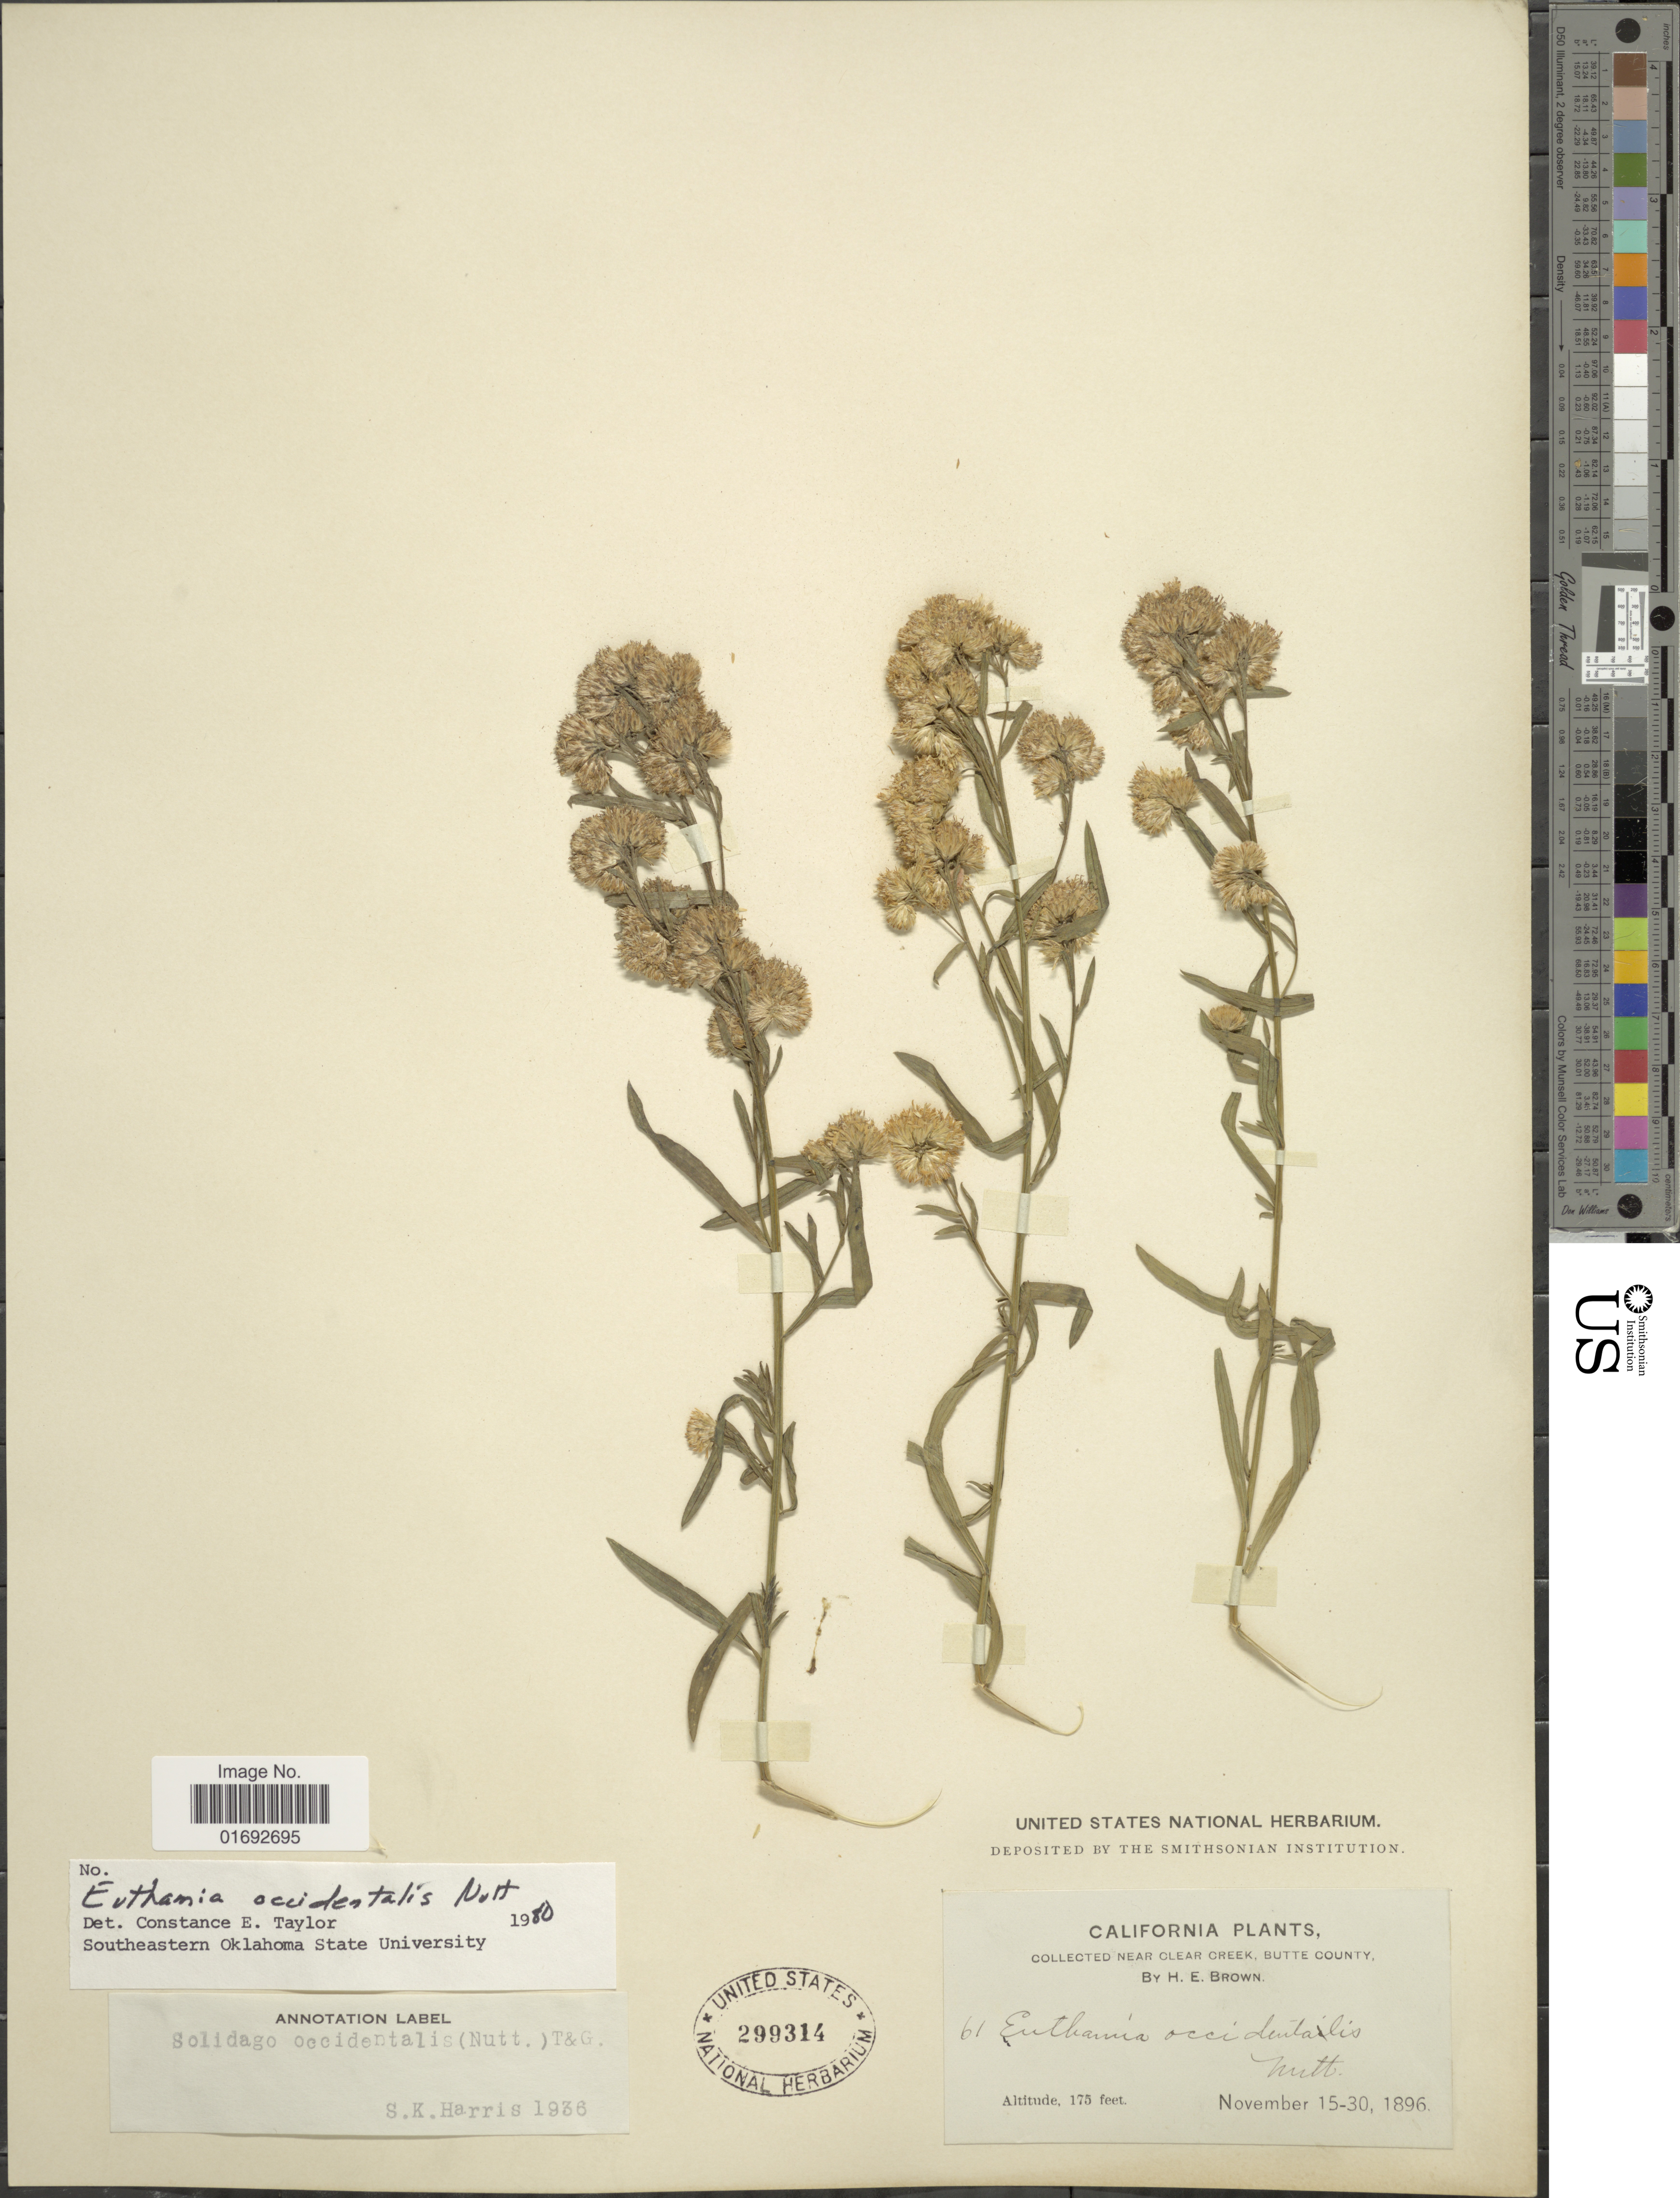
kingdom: Plantae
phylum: Tracheophyta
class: Magnoliopsida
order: Asterales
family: Asteraceae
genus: Euthamia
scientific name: Euthamia occidentalis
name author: Nutt.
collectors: H. E. Brown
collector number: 61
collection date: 1896-11-15/1896-11-30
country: United States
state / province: California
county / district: Butte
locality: Near Clear Creek, Butte County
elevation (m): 53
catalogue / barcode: US 299314